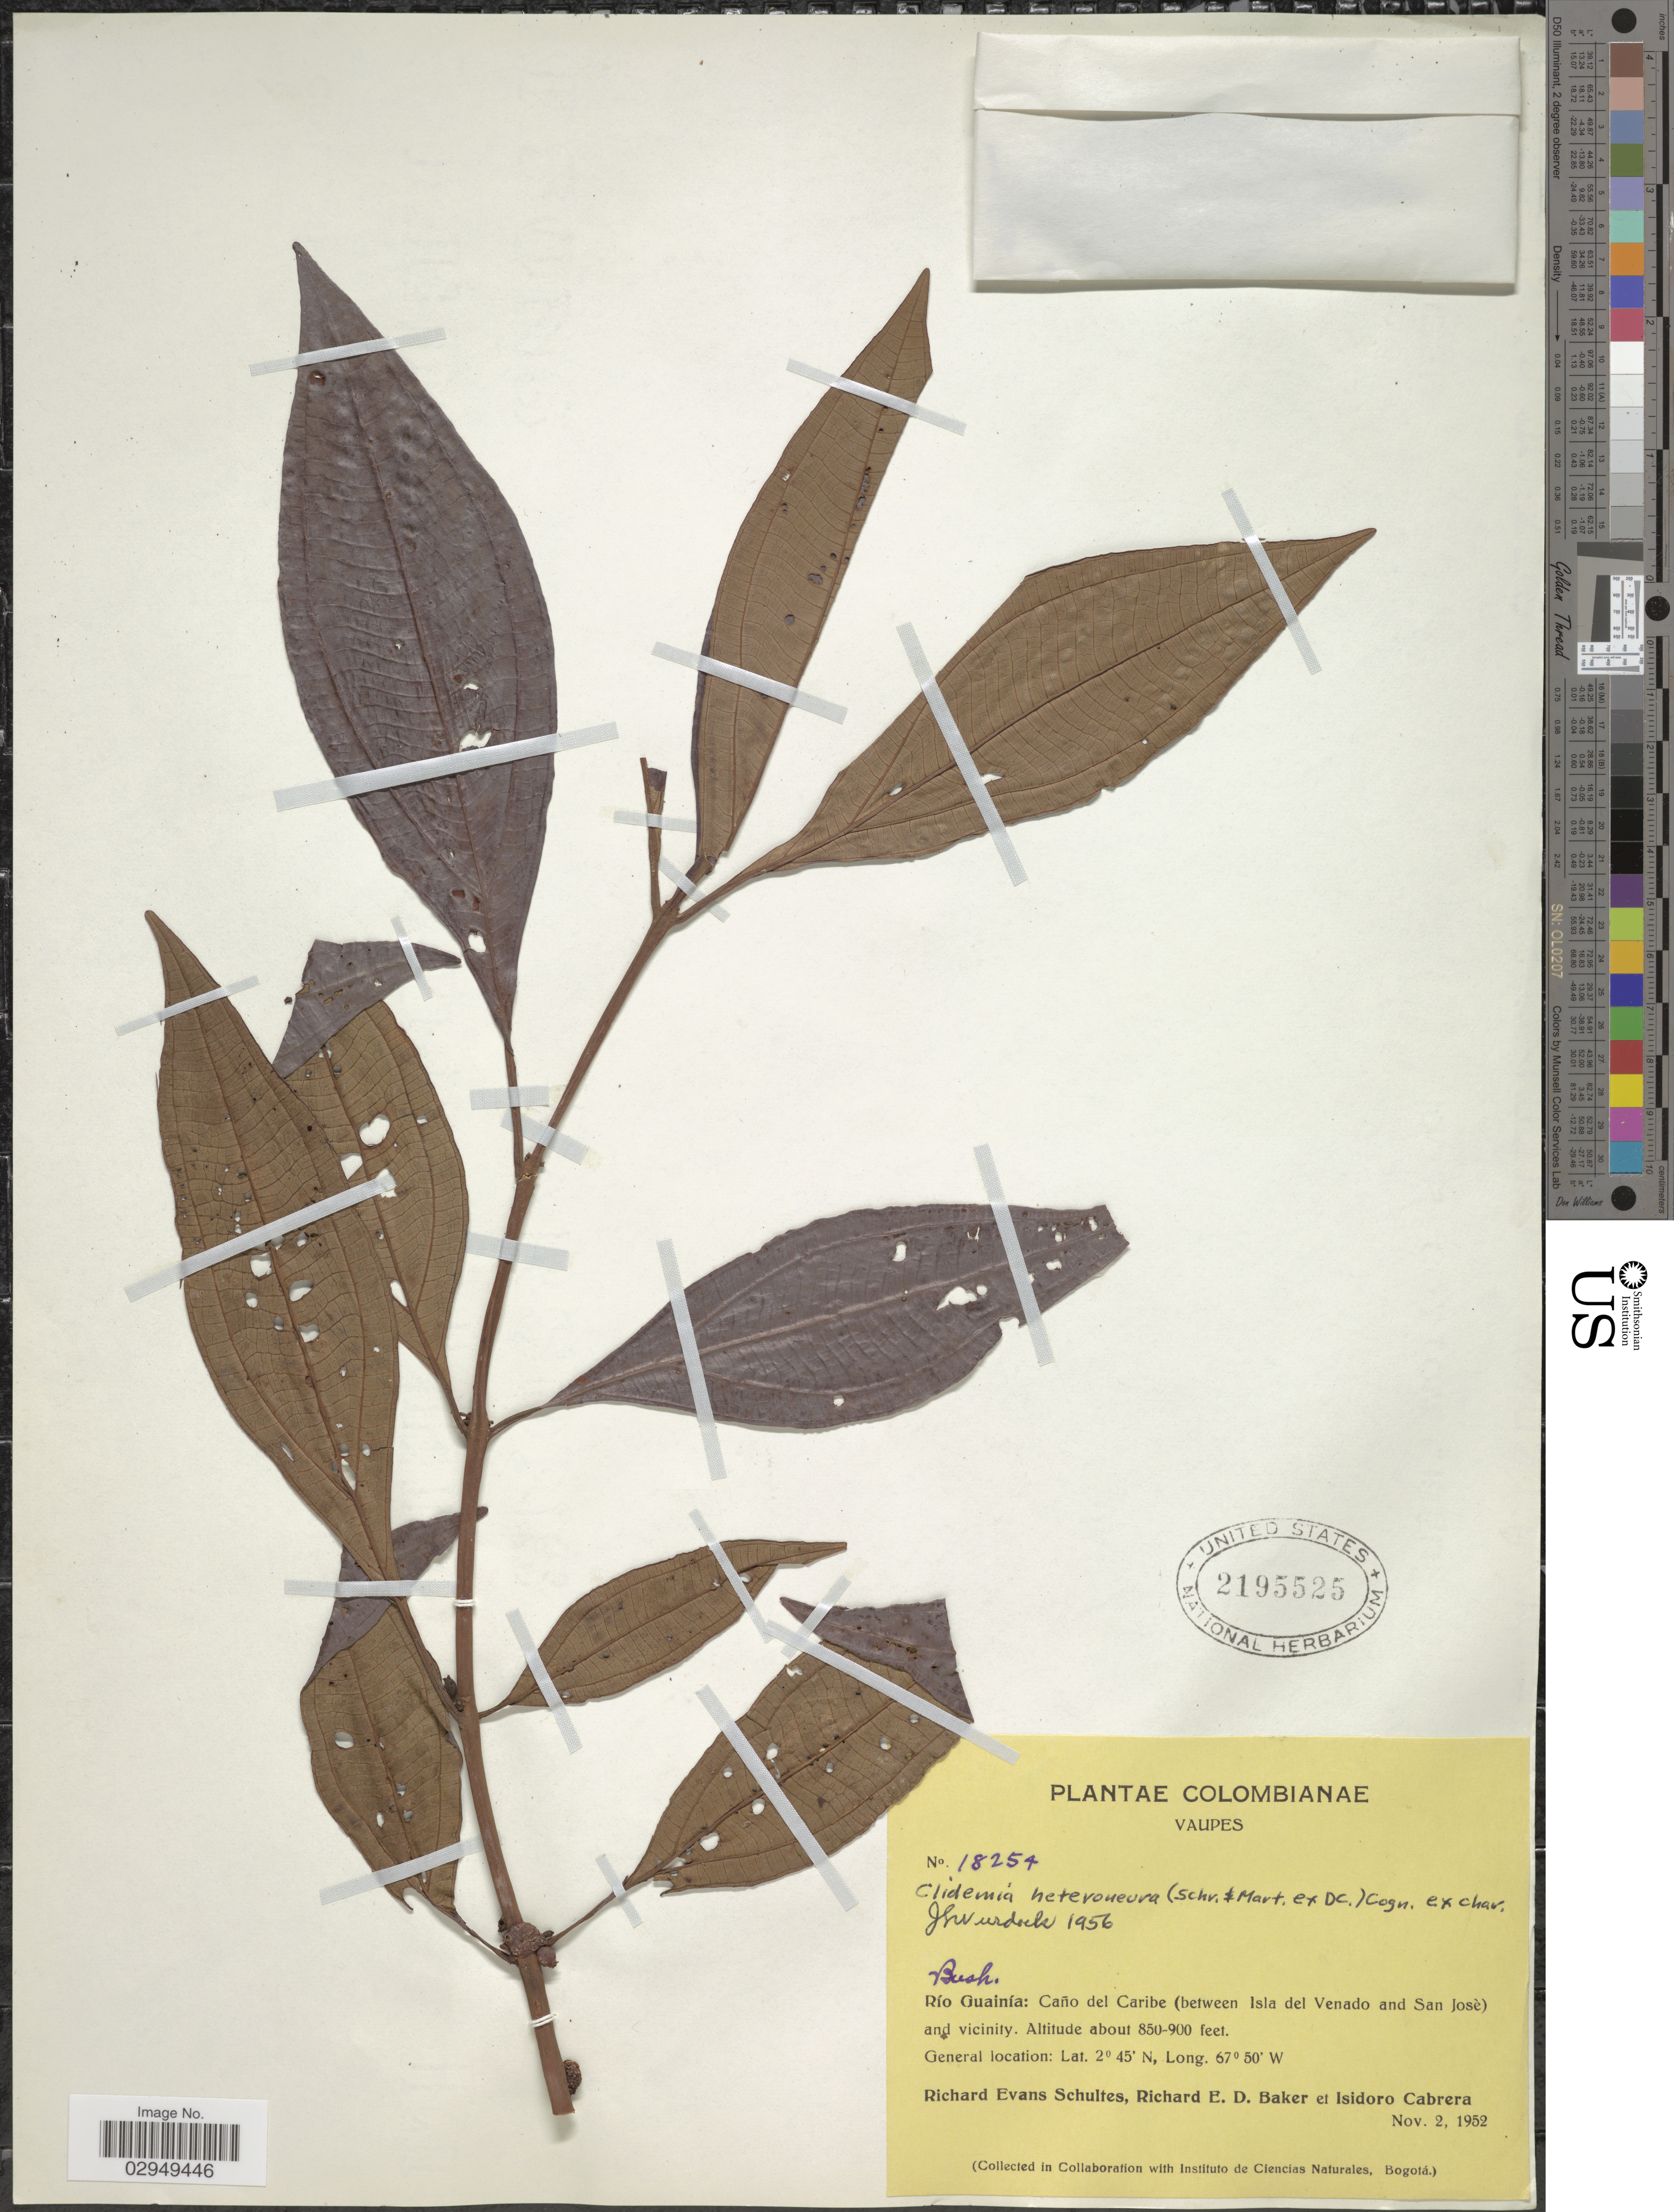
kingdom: Plantae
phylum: Tracheophyta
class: Magnoliopsida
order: Myrtales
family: Melastomataceae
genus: Clidemia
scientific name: Clidemia heteroneura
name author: (DC.) Cogn.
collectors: R. E. Schultes, R. E. D. Baker & I. Cabrera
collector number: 18254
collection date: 1952-11-02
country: Colombia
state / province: Vaupés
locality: Río Guainía: Caño del Caribe (between Isla del Venado and San José) and vicinity.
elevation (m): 259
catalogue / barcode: US 2195525